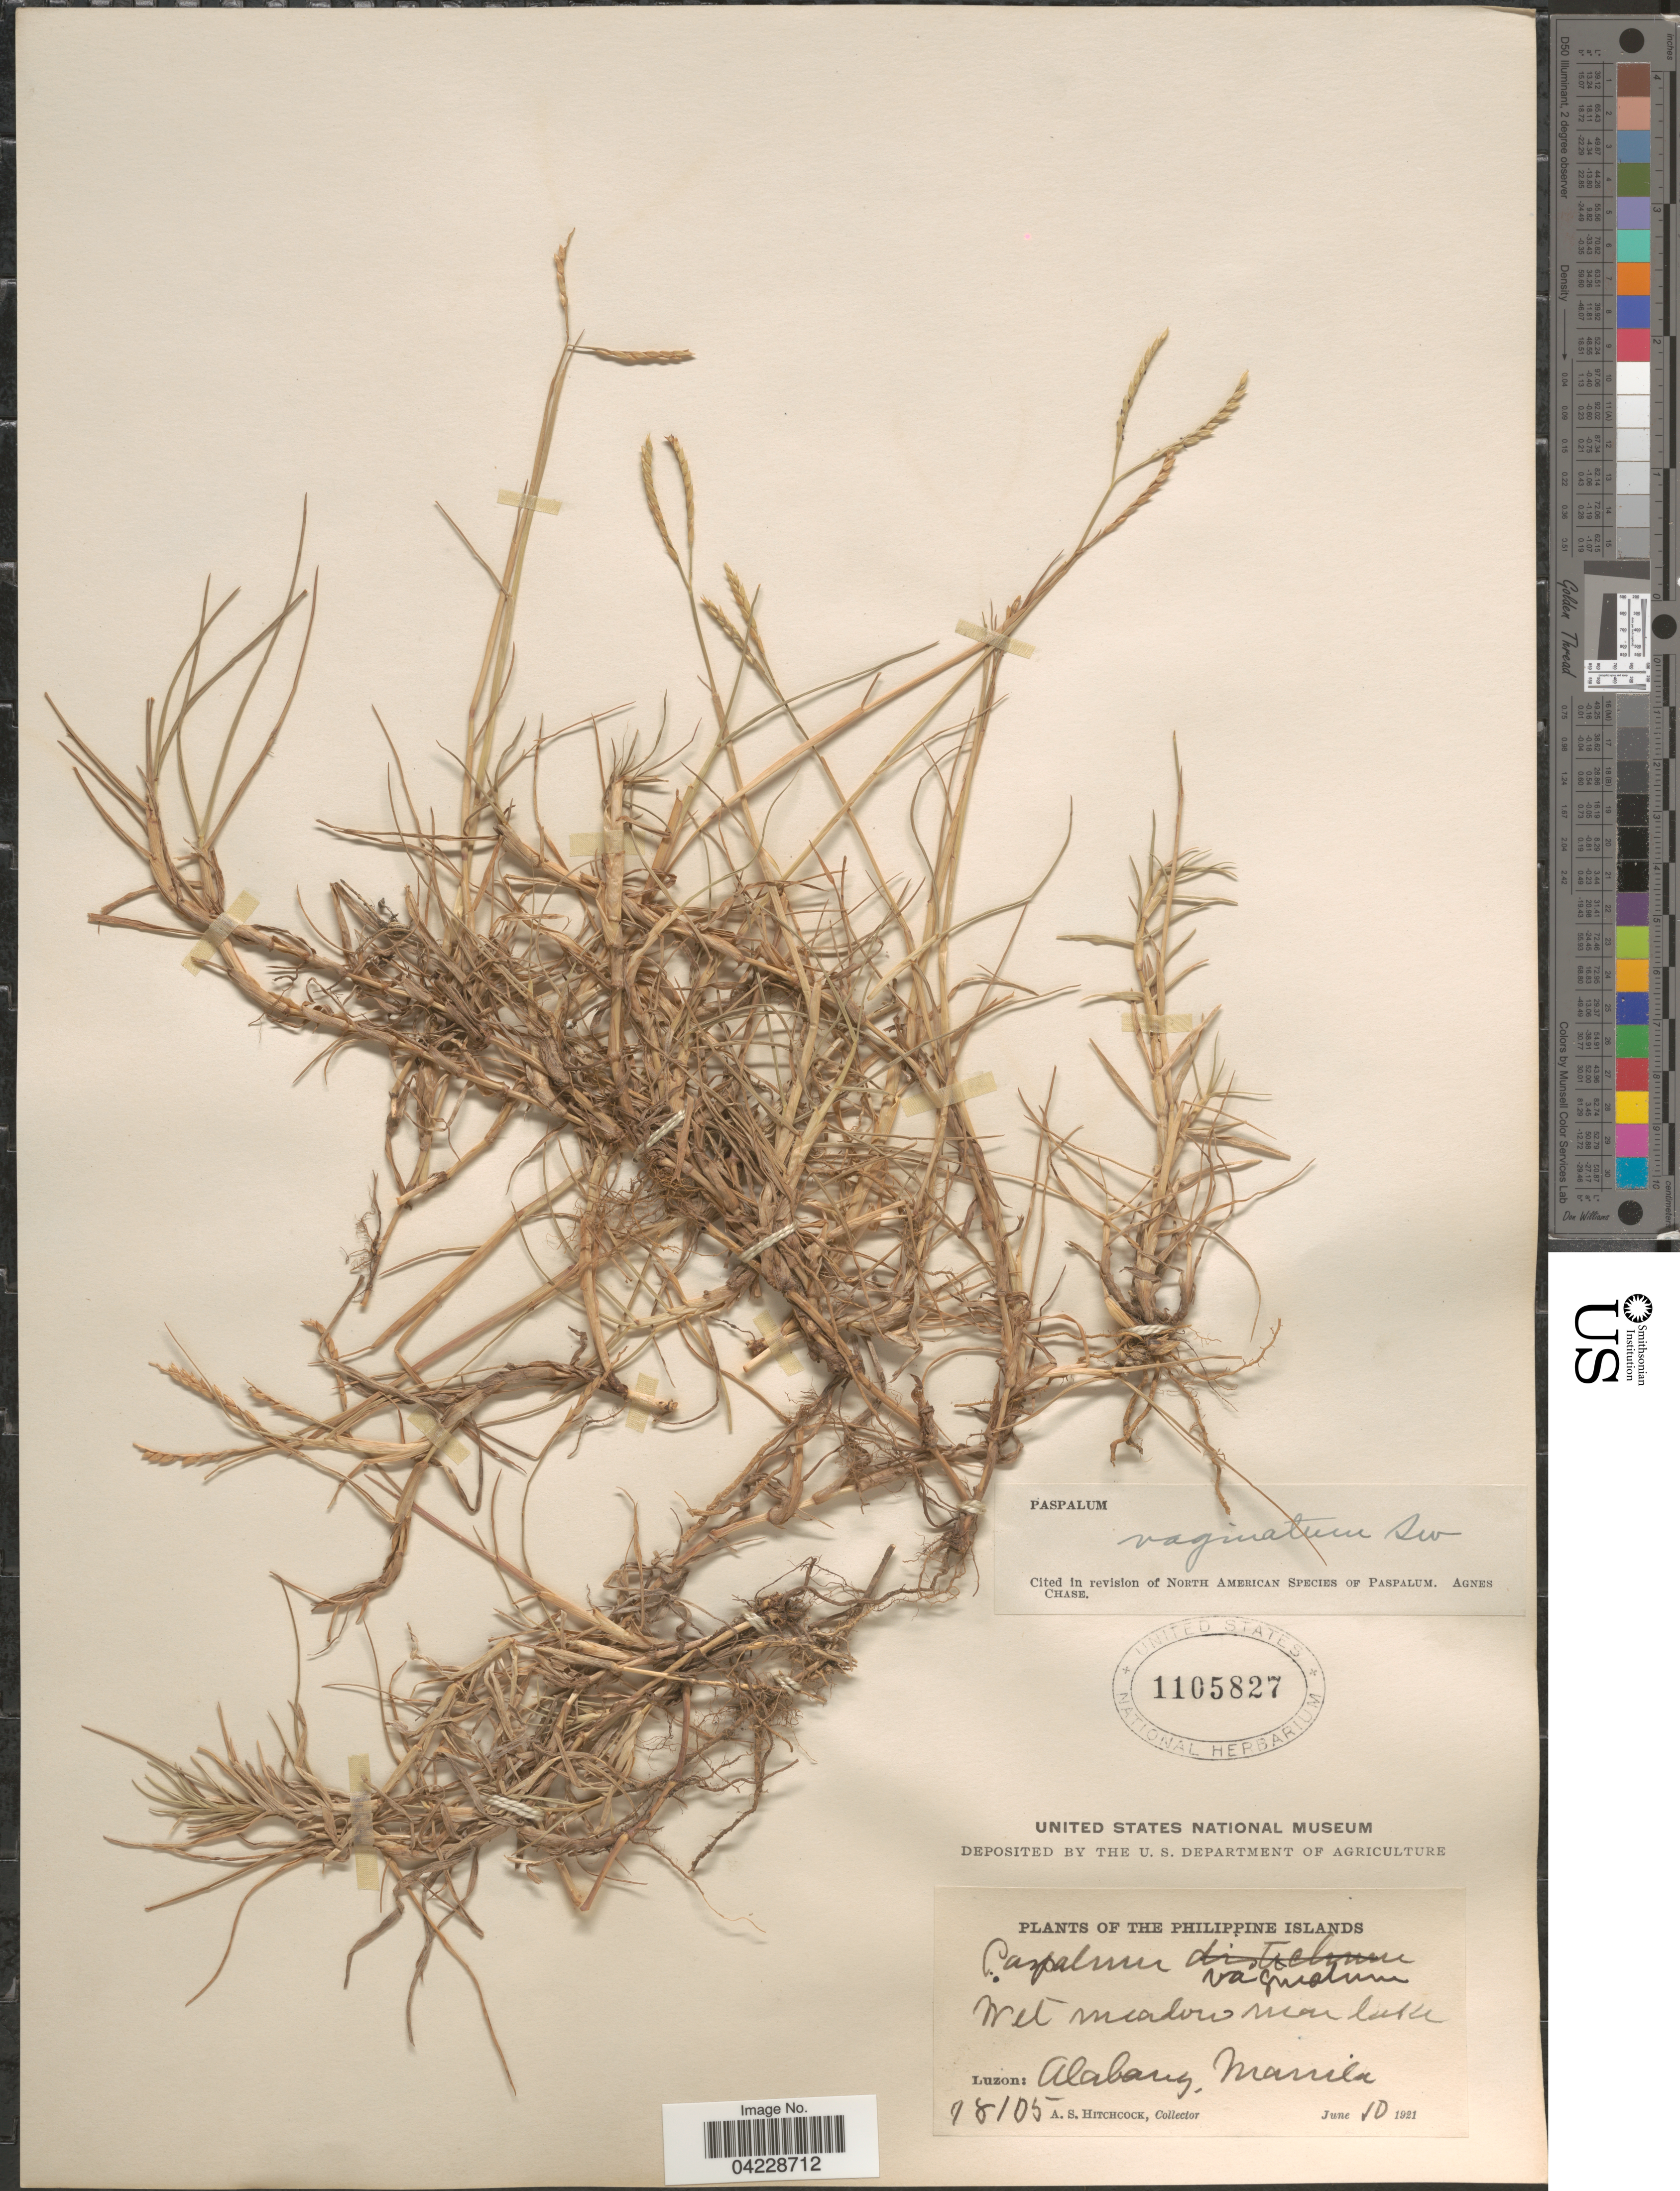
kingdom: Plantae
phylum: Tracheophyta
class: Liliopsida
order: Poales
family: Poaceae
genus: Paspalum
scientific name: Paspalum distichum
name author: L.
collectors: A. S. Hitchcock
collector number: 78105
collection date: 1921-06-10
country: Philippines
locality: Philippine Islands. Wet meadow near lake. Luzon: Alabang, Manila.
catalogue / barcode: US 1105827